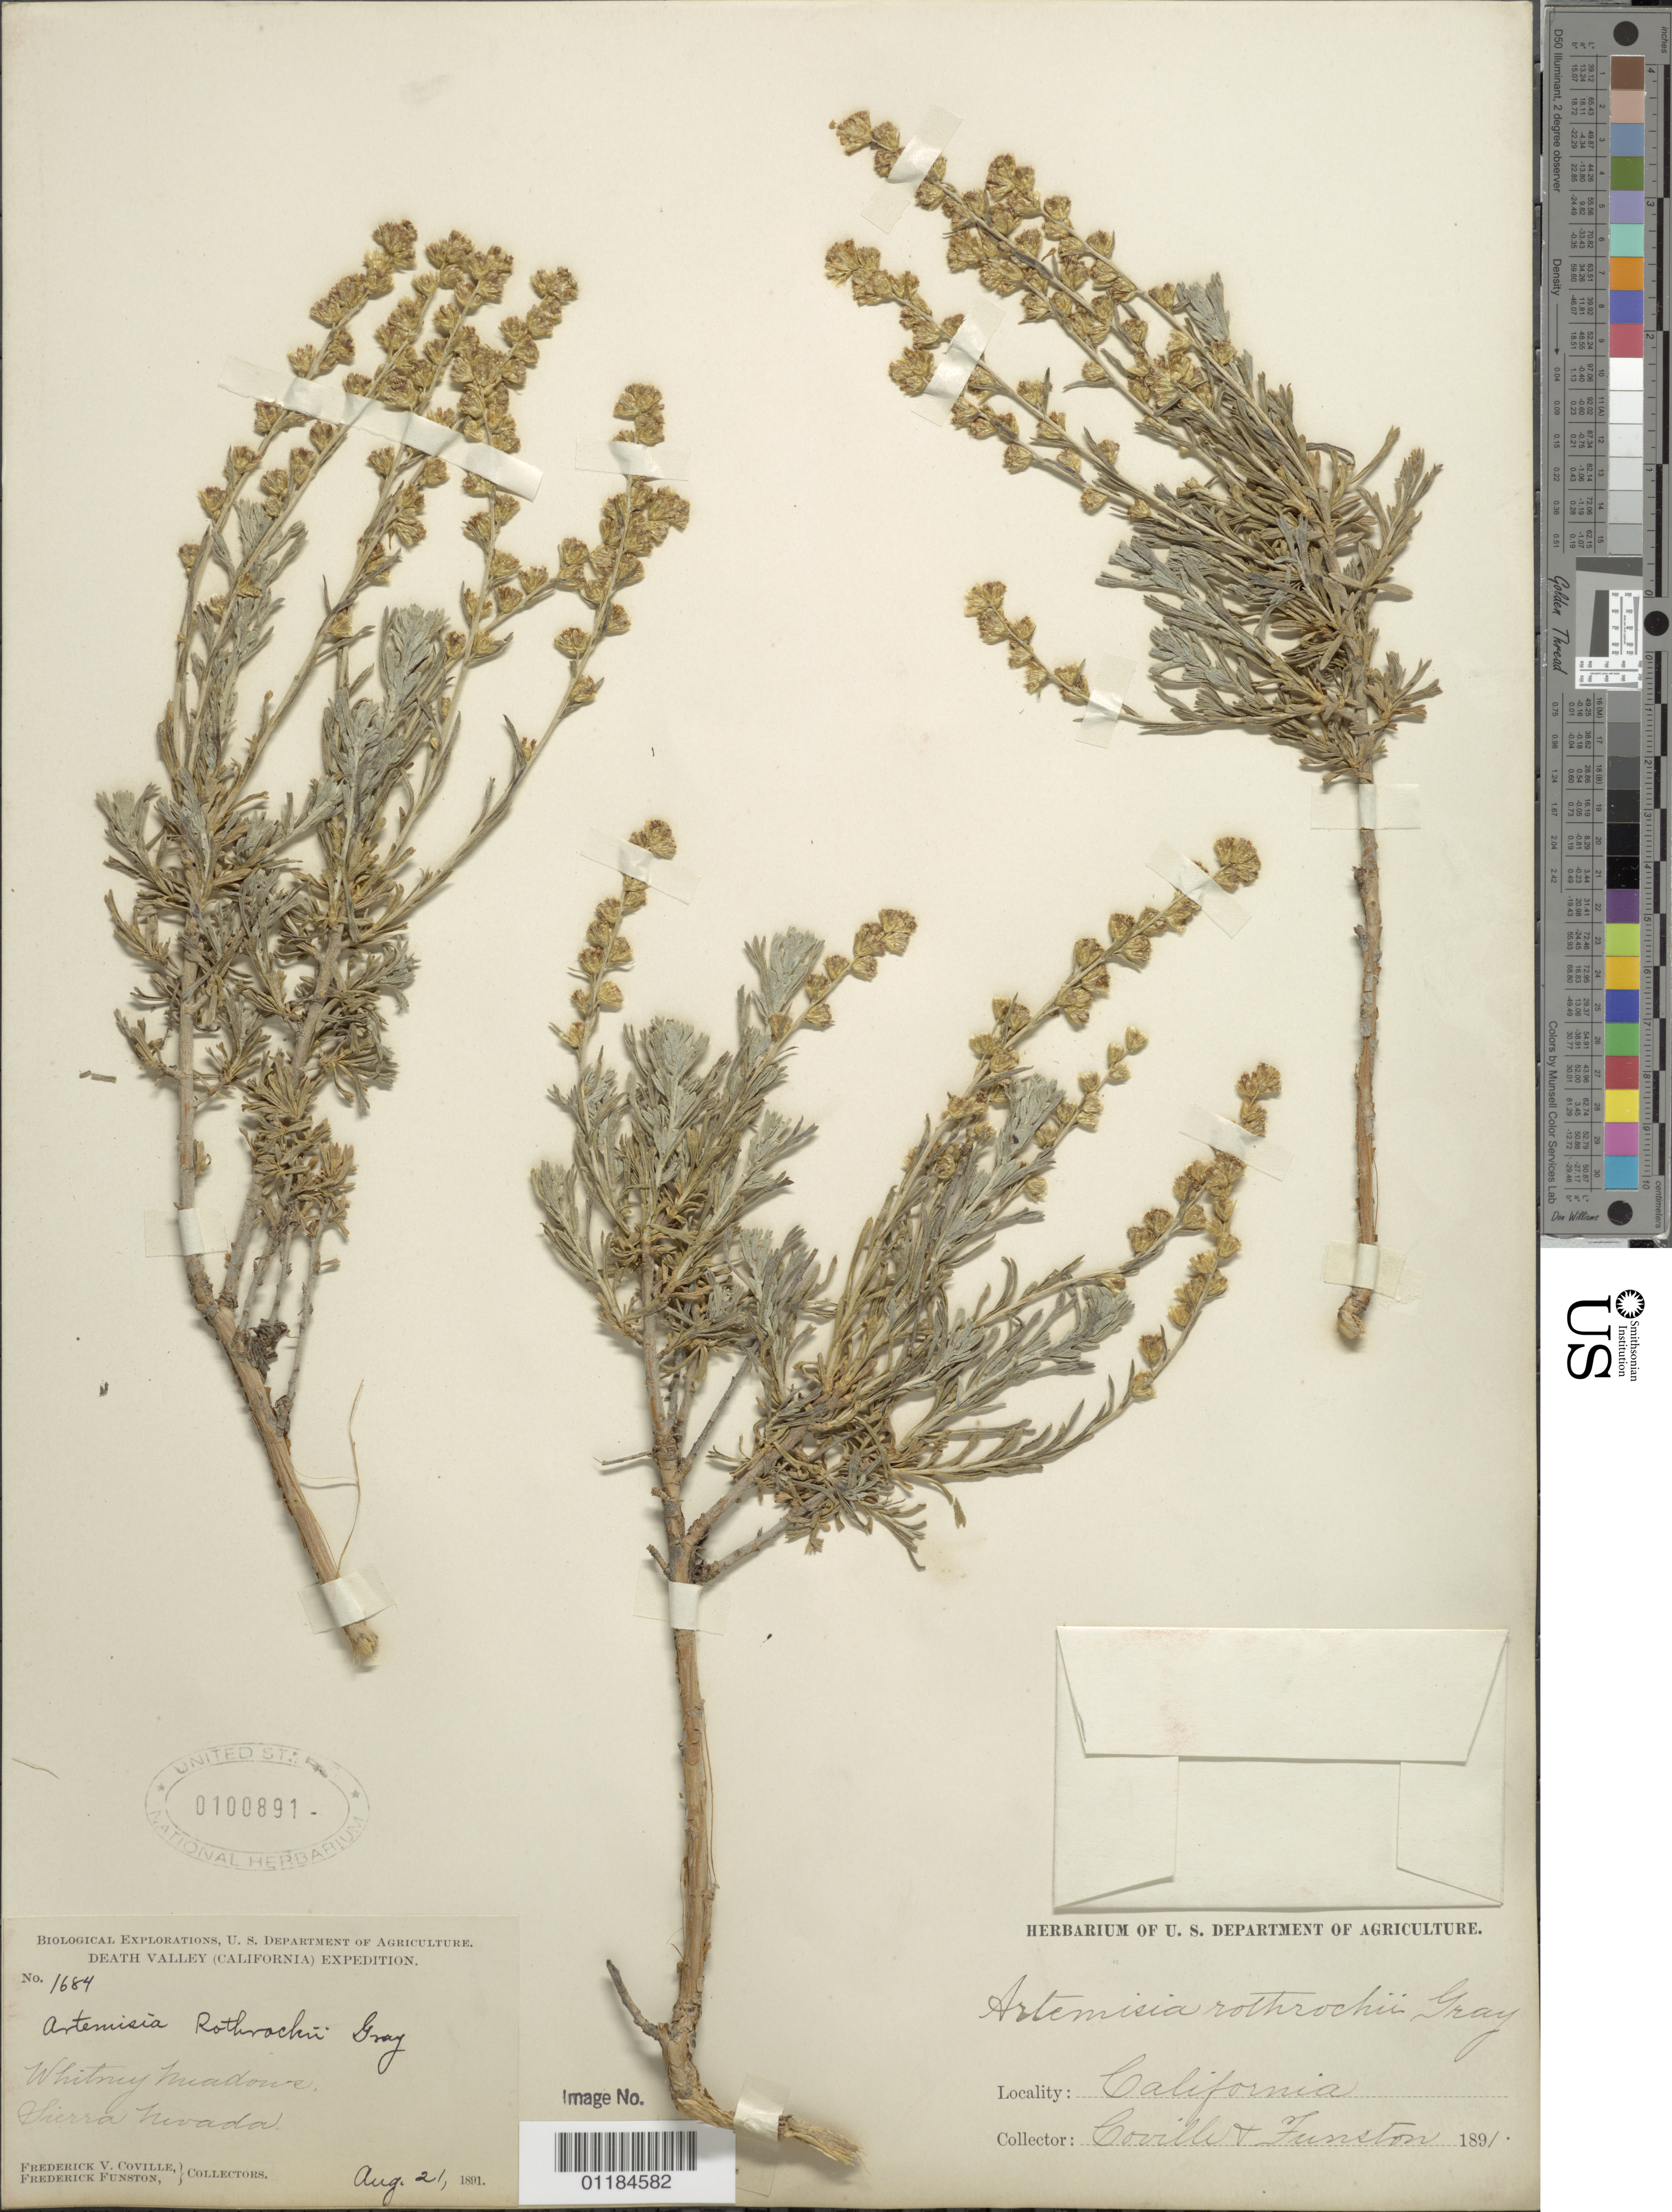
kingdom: Plantae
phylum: Tracheophyta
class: Magnoliopsida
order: Asterales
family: Asteraceae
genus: Artemisia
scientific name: Artemisia rothrockii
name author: A. Gray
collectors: F. V. Coville & F. Funston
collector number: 1684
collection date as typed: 21 Aug 1891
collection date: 1891-08-21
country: United States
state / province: California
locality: Whitney Meadows, Sierra Nevada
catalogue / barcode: US 100891